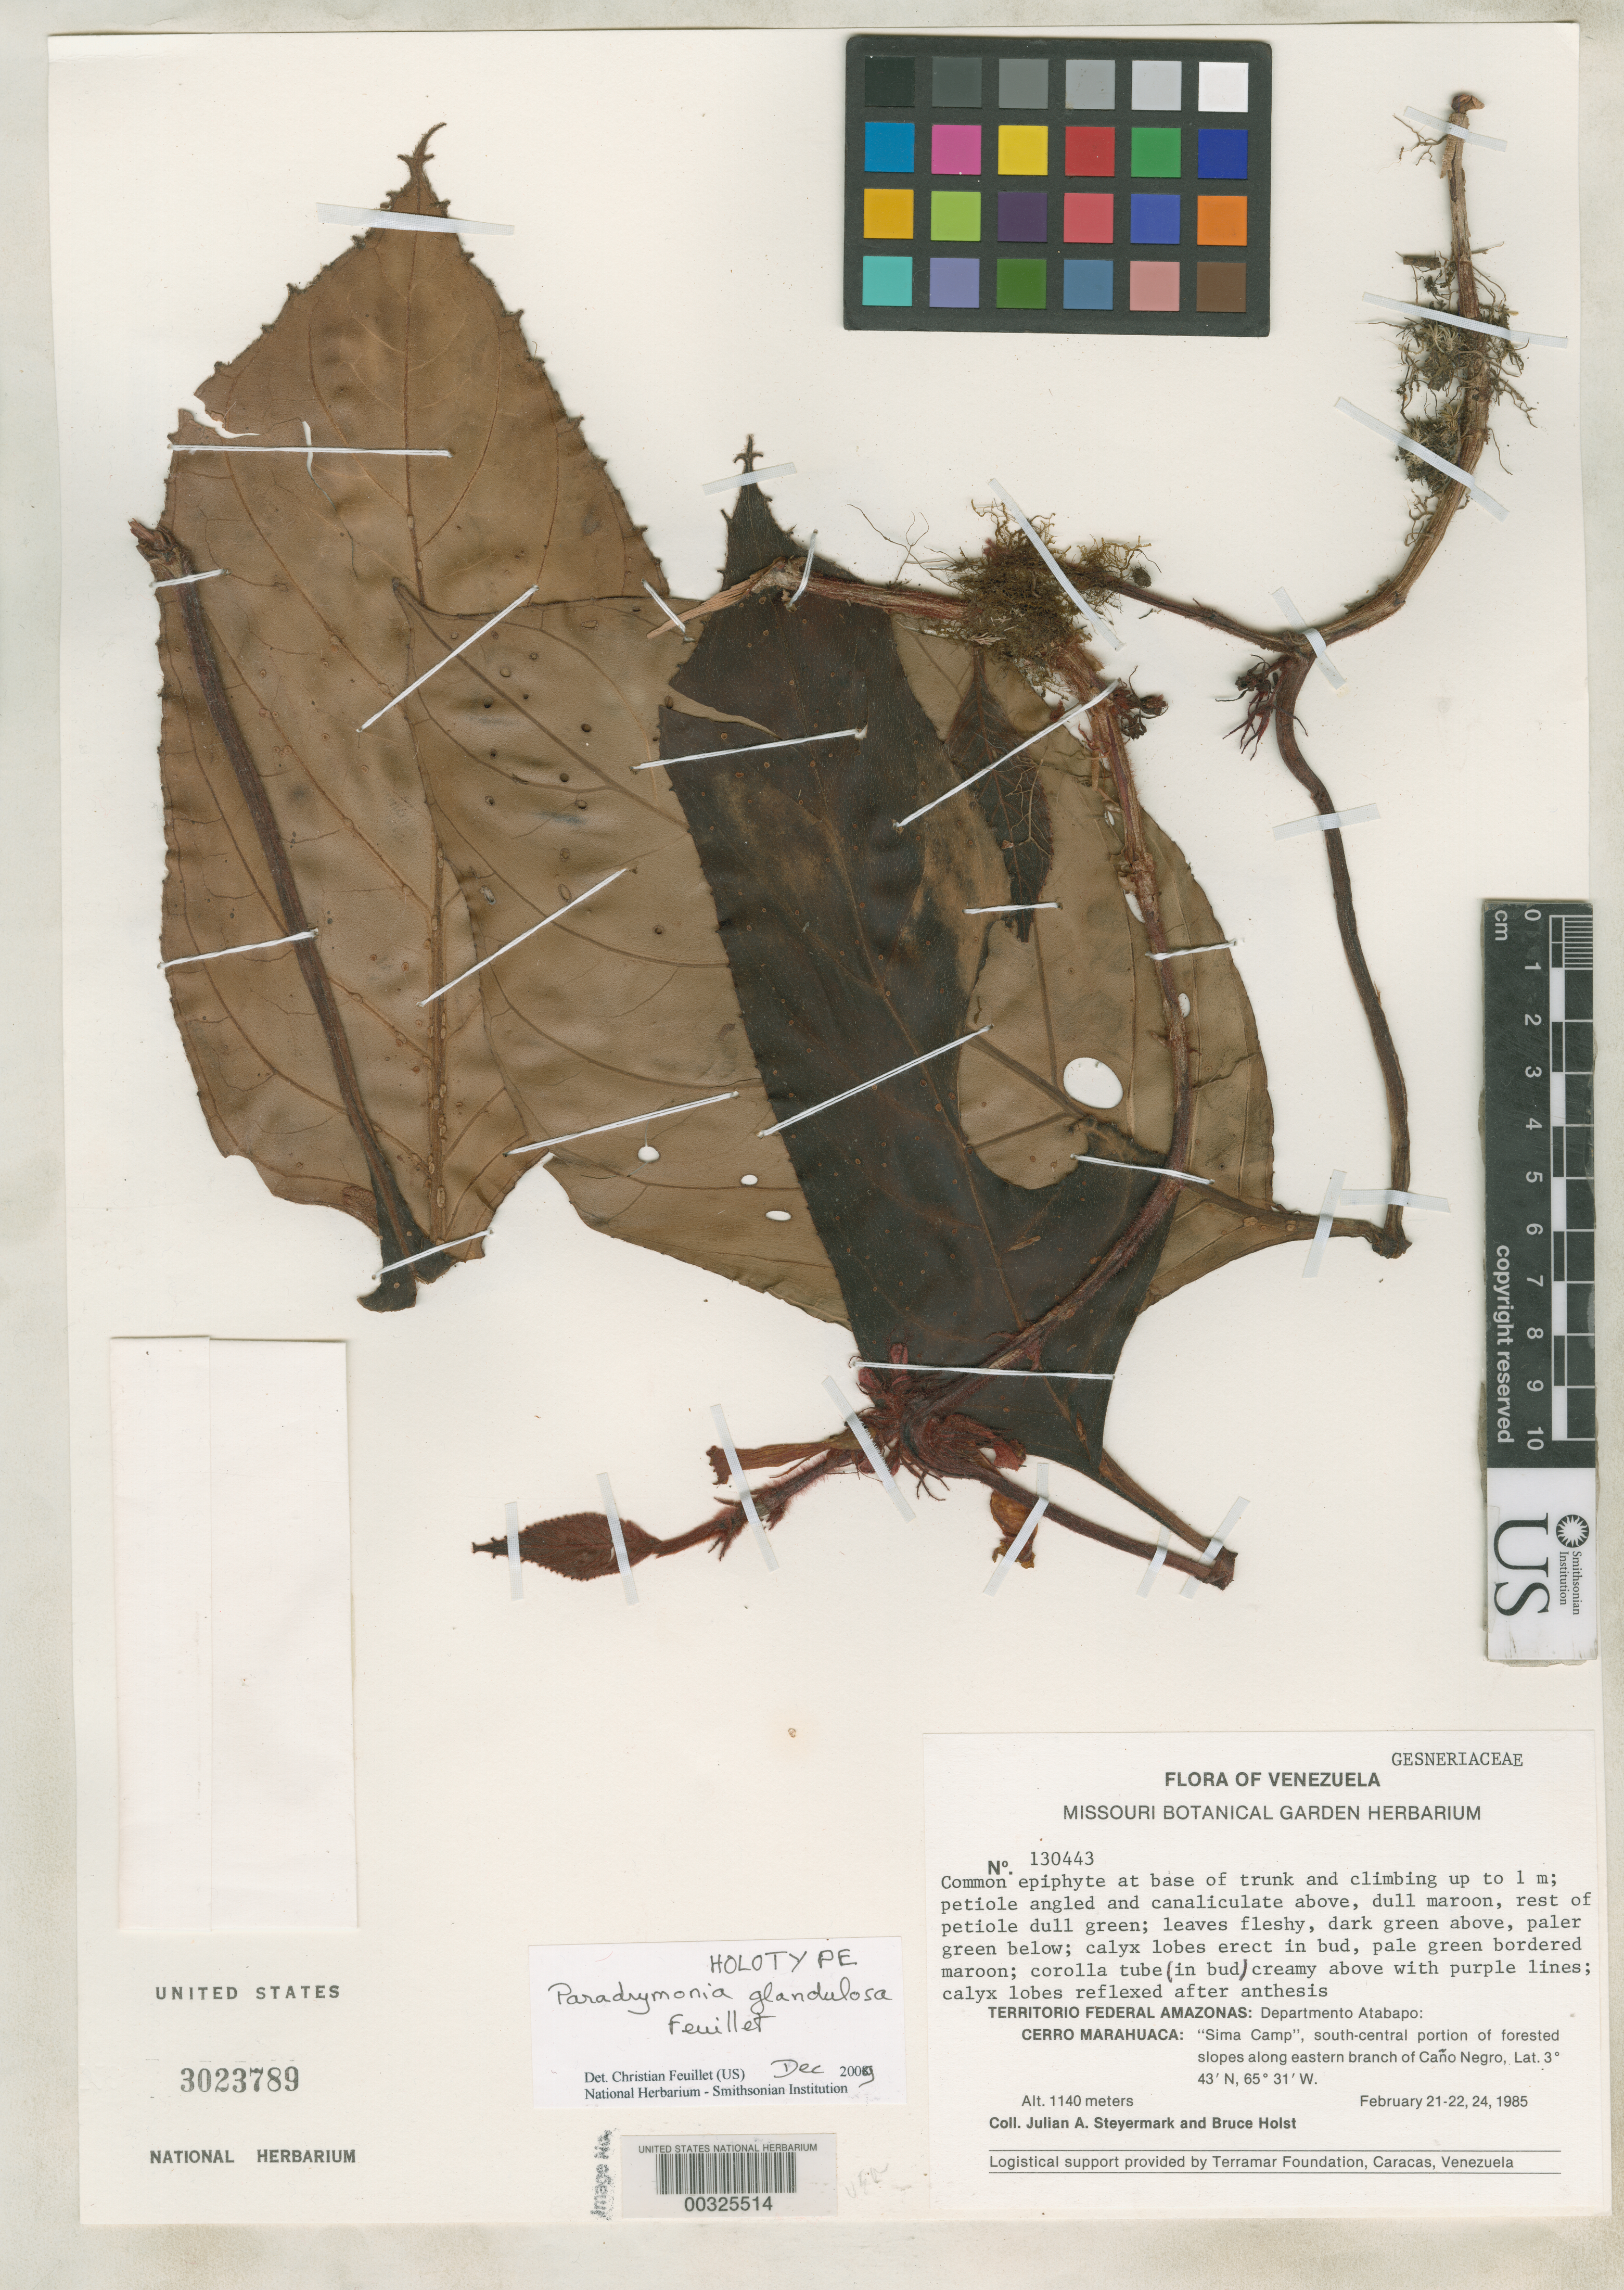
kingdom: Plantae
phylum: Tracheophyta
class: Magnoliopsida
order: Lamiales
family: Gesneriaceae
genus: Paradrymonia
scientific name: Paradrymonia glandulosa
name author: Feuillet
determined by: Feuillet, C.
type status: Holotype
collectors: J. Steyermark & B. Holst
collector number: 130443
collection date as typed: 21 Feb 1985 to 24 Feb 1985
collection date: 1985-02-21/1985-02-24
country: Venezuela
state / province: Amazonas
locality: Territorio Federal Amazonas: Departmento Atabapo: Cerro Marahuaca: "Sima Camp", south-central portion of forested slopes along eastern branch of Caño Negro.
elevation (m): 1140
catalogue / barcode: US 3023789